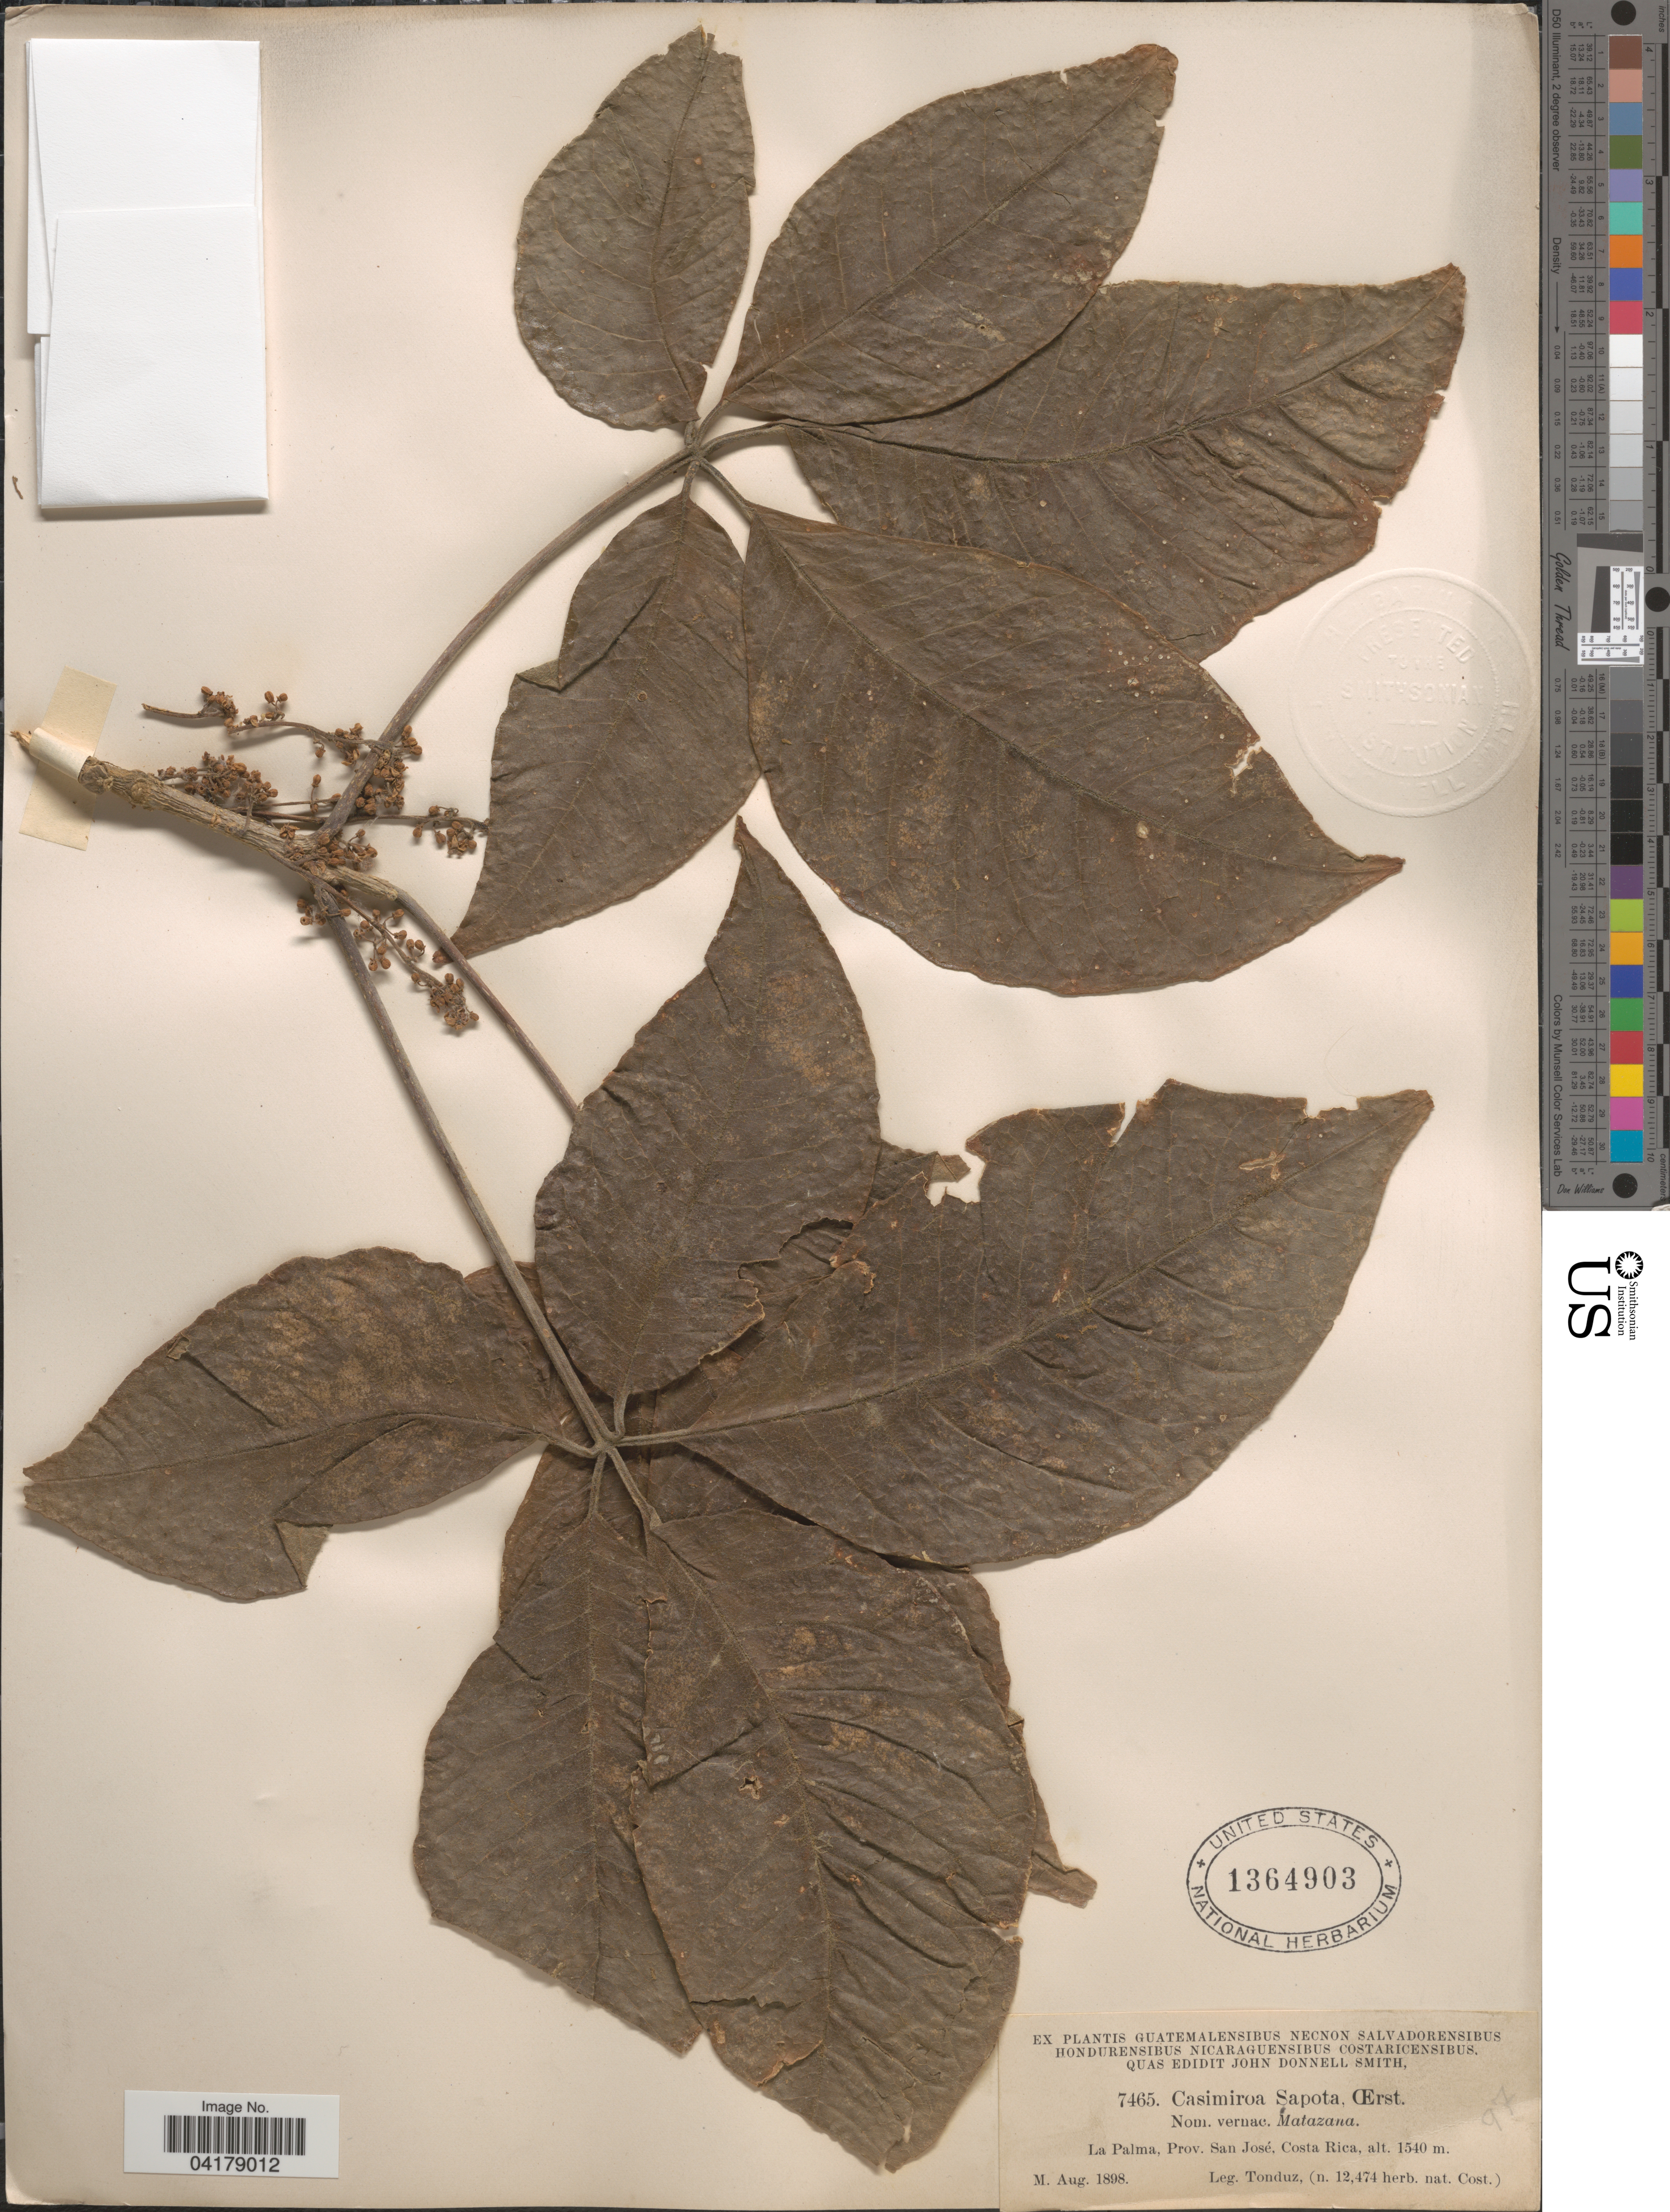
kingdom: Plantae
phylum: Tracheophyta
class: Magnoliopsida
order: Sapindales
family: Rutaceae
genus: Casimiroa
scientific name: Casimiroa sapota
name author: Oerst.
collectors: Tonduz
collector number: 7465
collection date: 1898-08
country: Costa Rica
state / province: San José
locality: La Palma.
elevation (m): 1540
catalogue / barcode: US 1364903